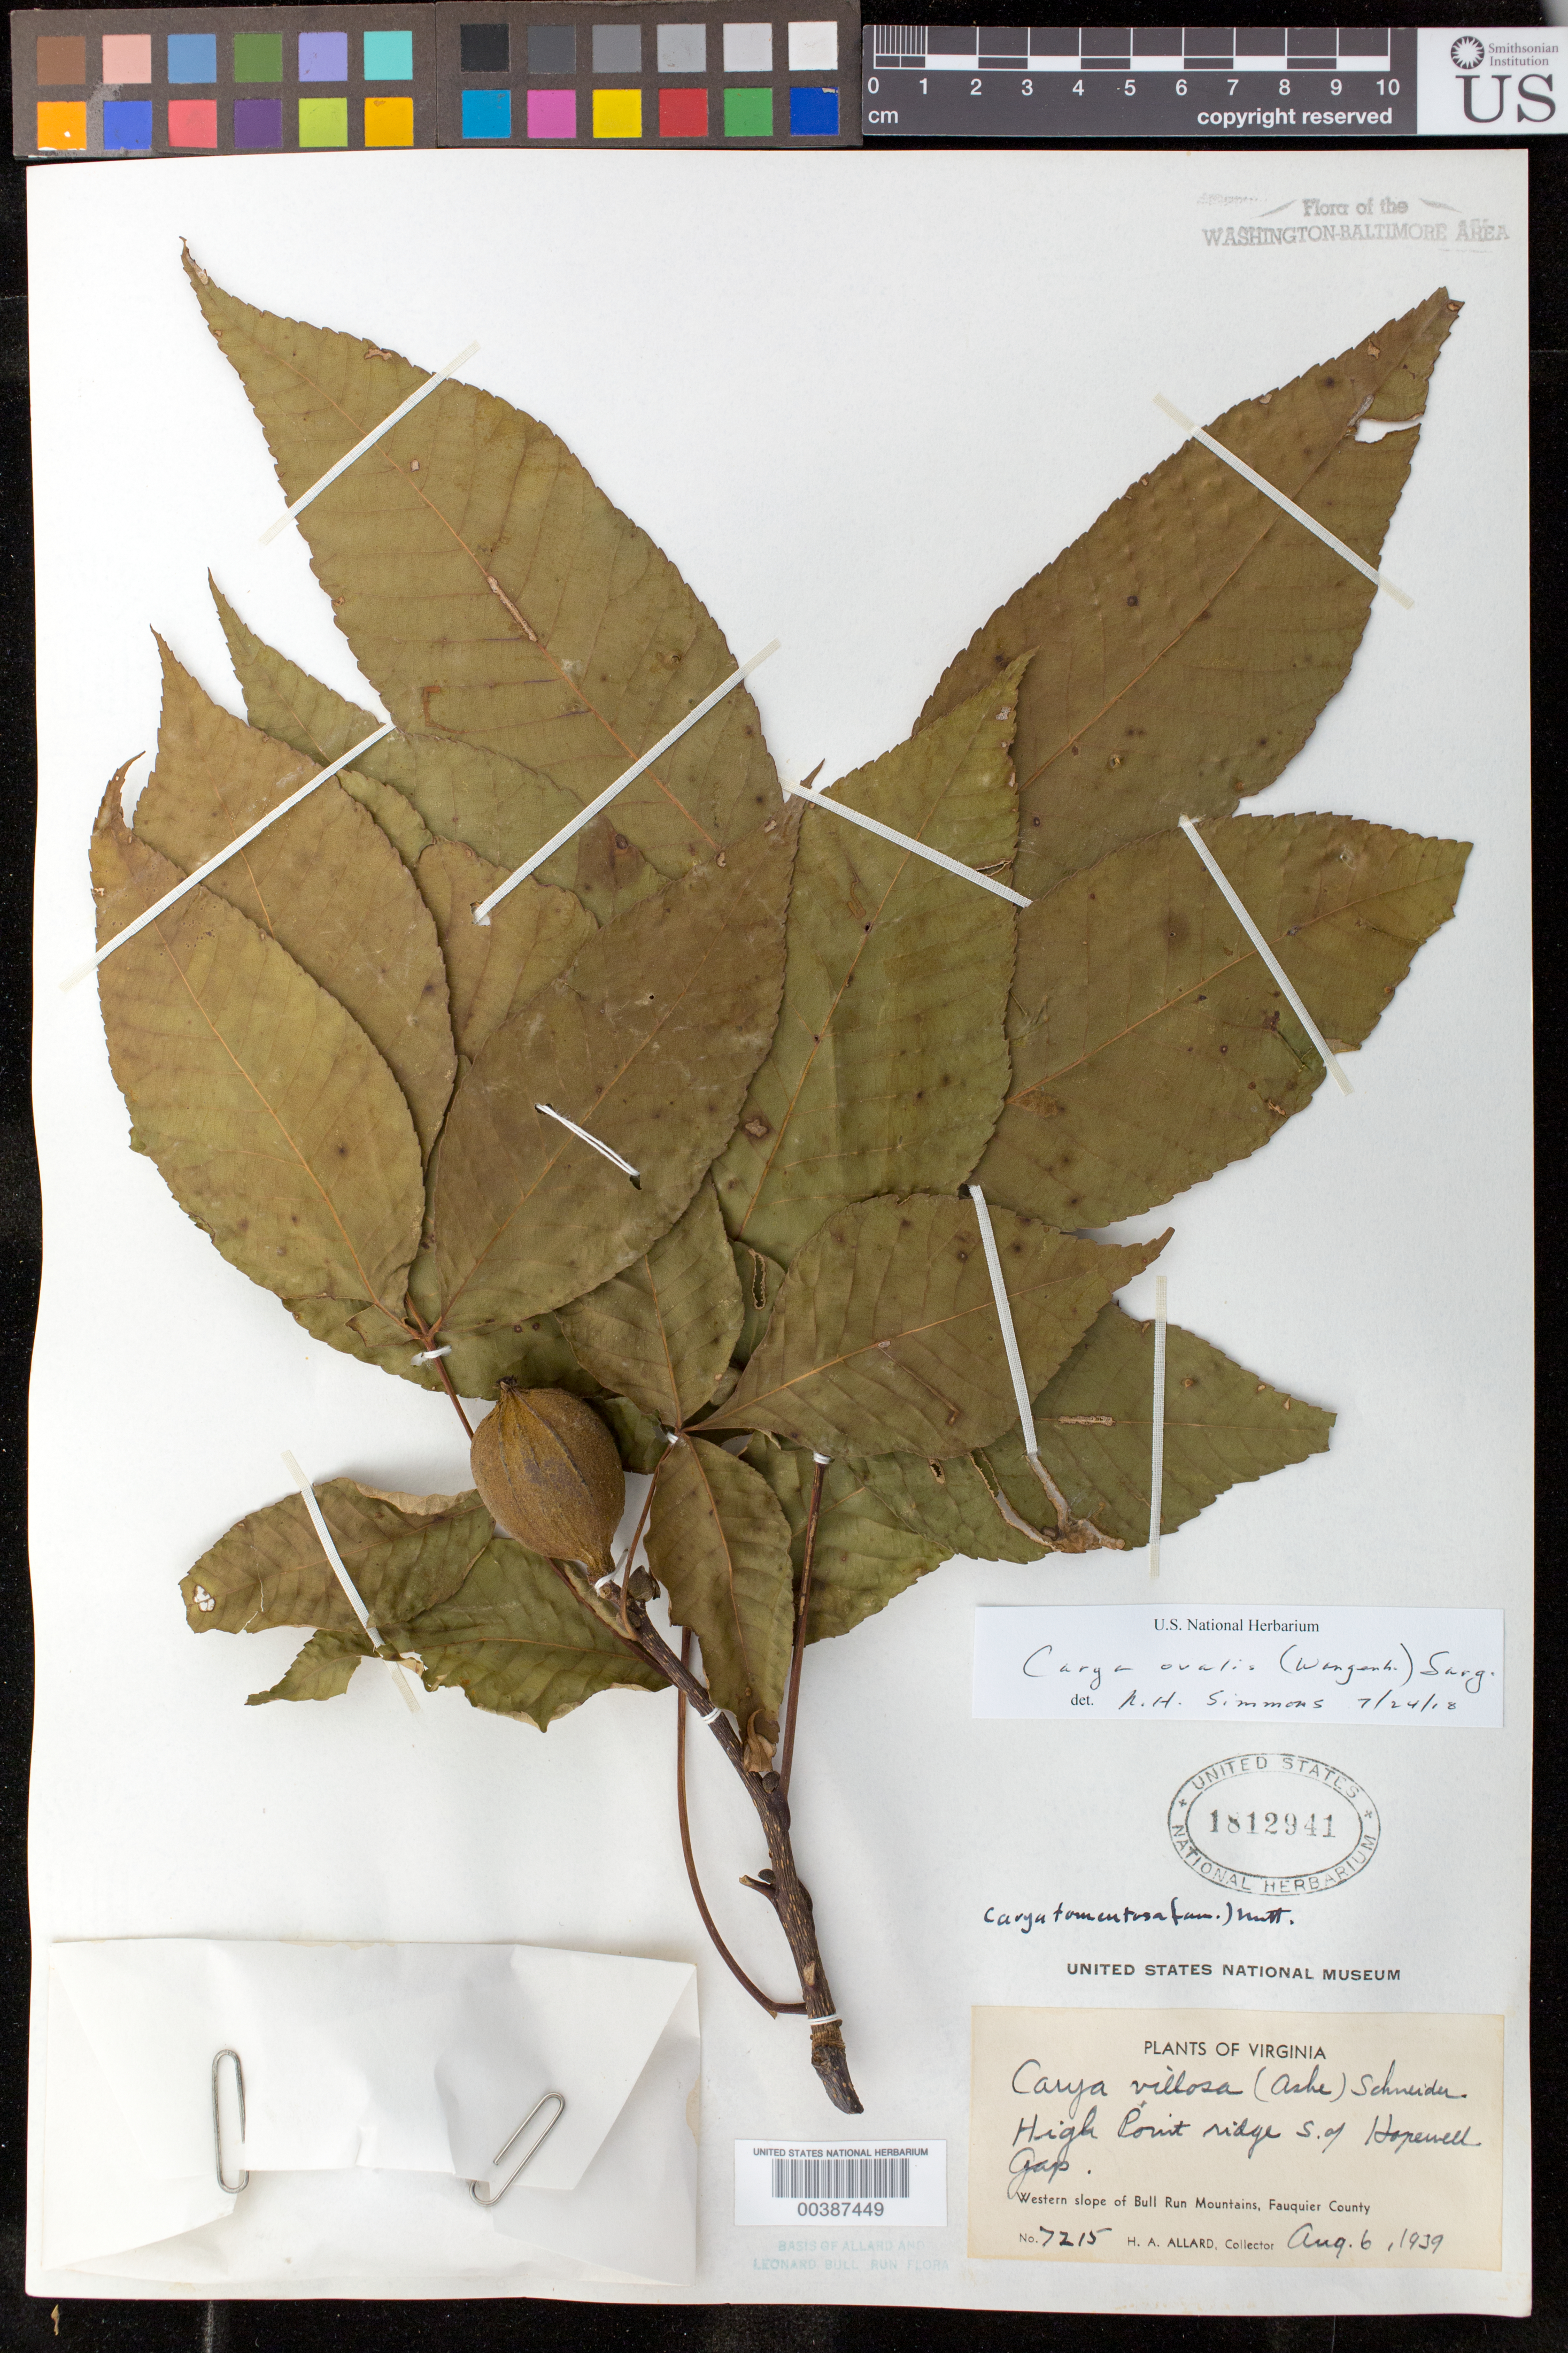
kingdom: Plantae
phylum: Tracheophyta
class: Magnoliopsida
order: Fagales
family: Juglandaceae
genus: Carya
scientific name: Carya ovalis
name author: (Wangenh.) Sarg.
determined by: Simmons, R. H., (UNITED STATES)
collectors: H. A. Allard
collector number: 7215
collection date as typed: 06 Aug 1939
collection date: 1939-08-06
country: United States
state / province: Virginia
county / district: Fauquier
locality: High Point ridge south of Hopewell Gap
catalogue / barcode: US 1812941